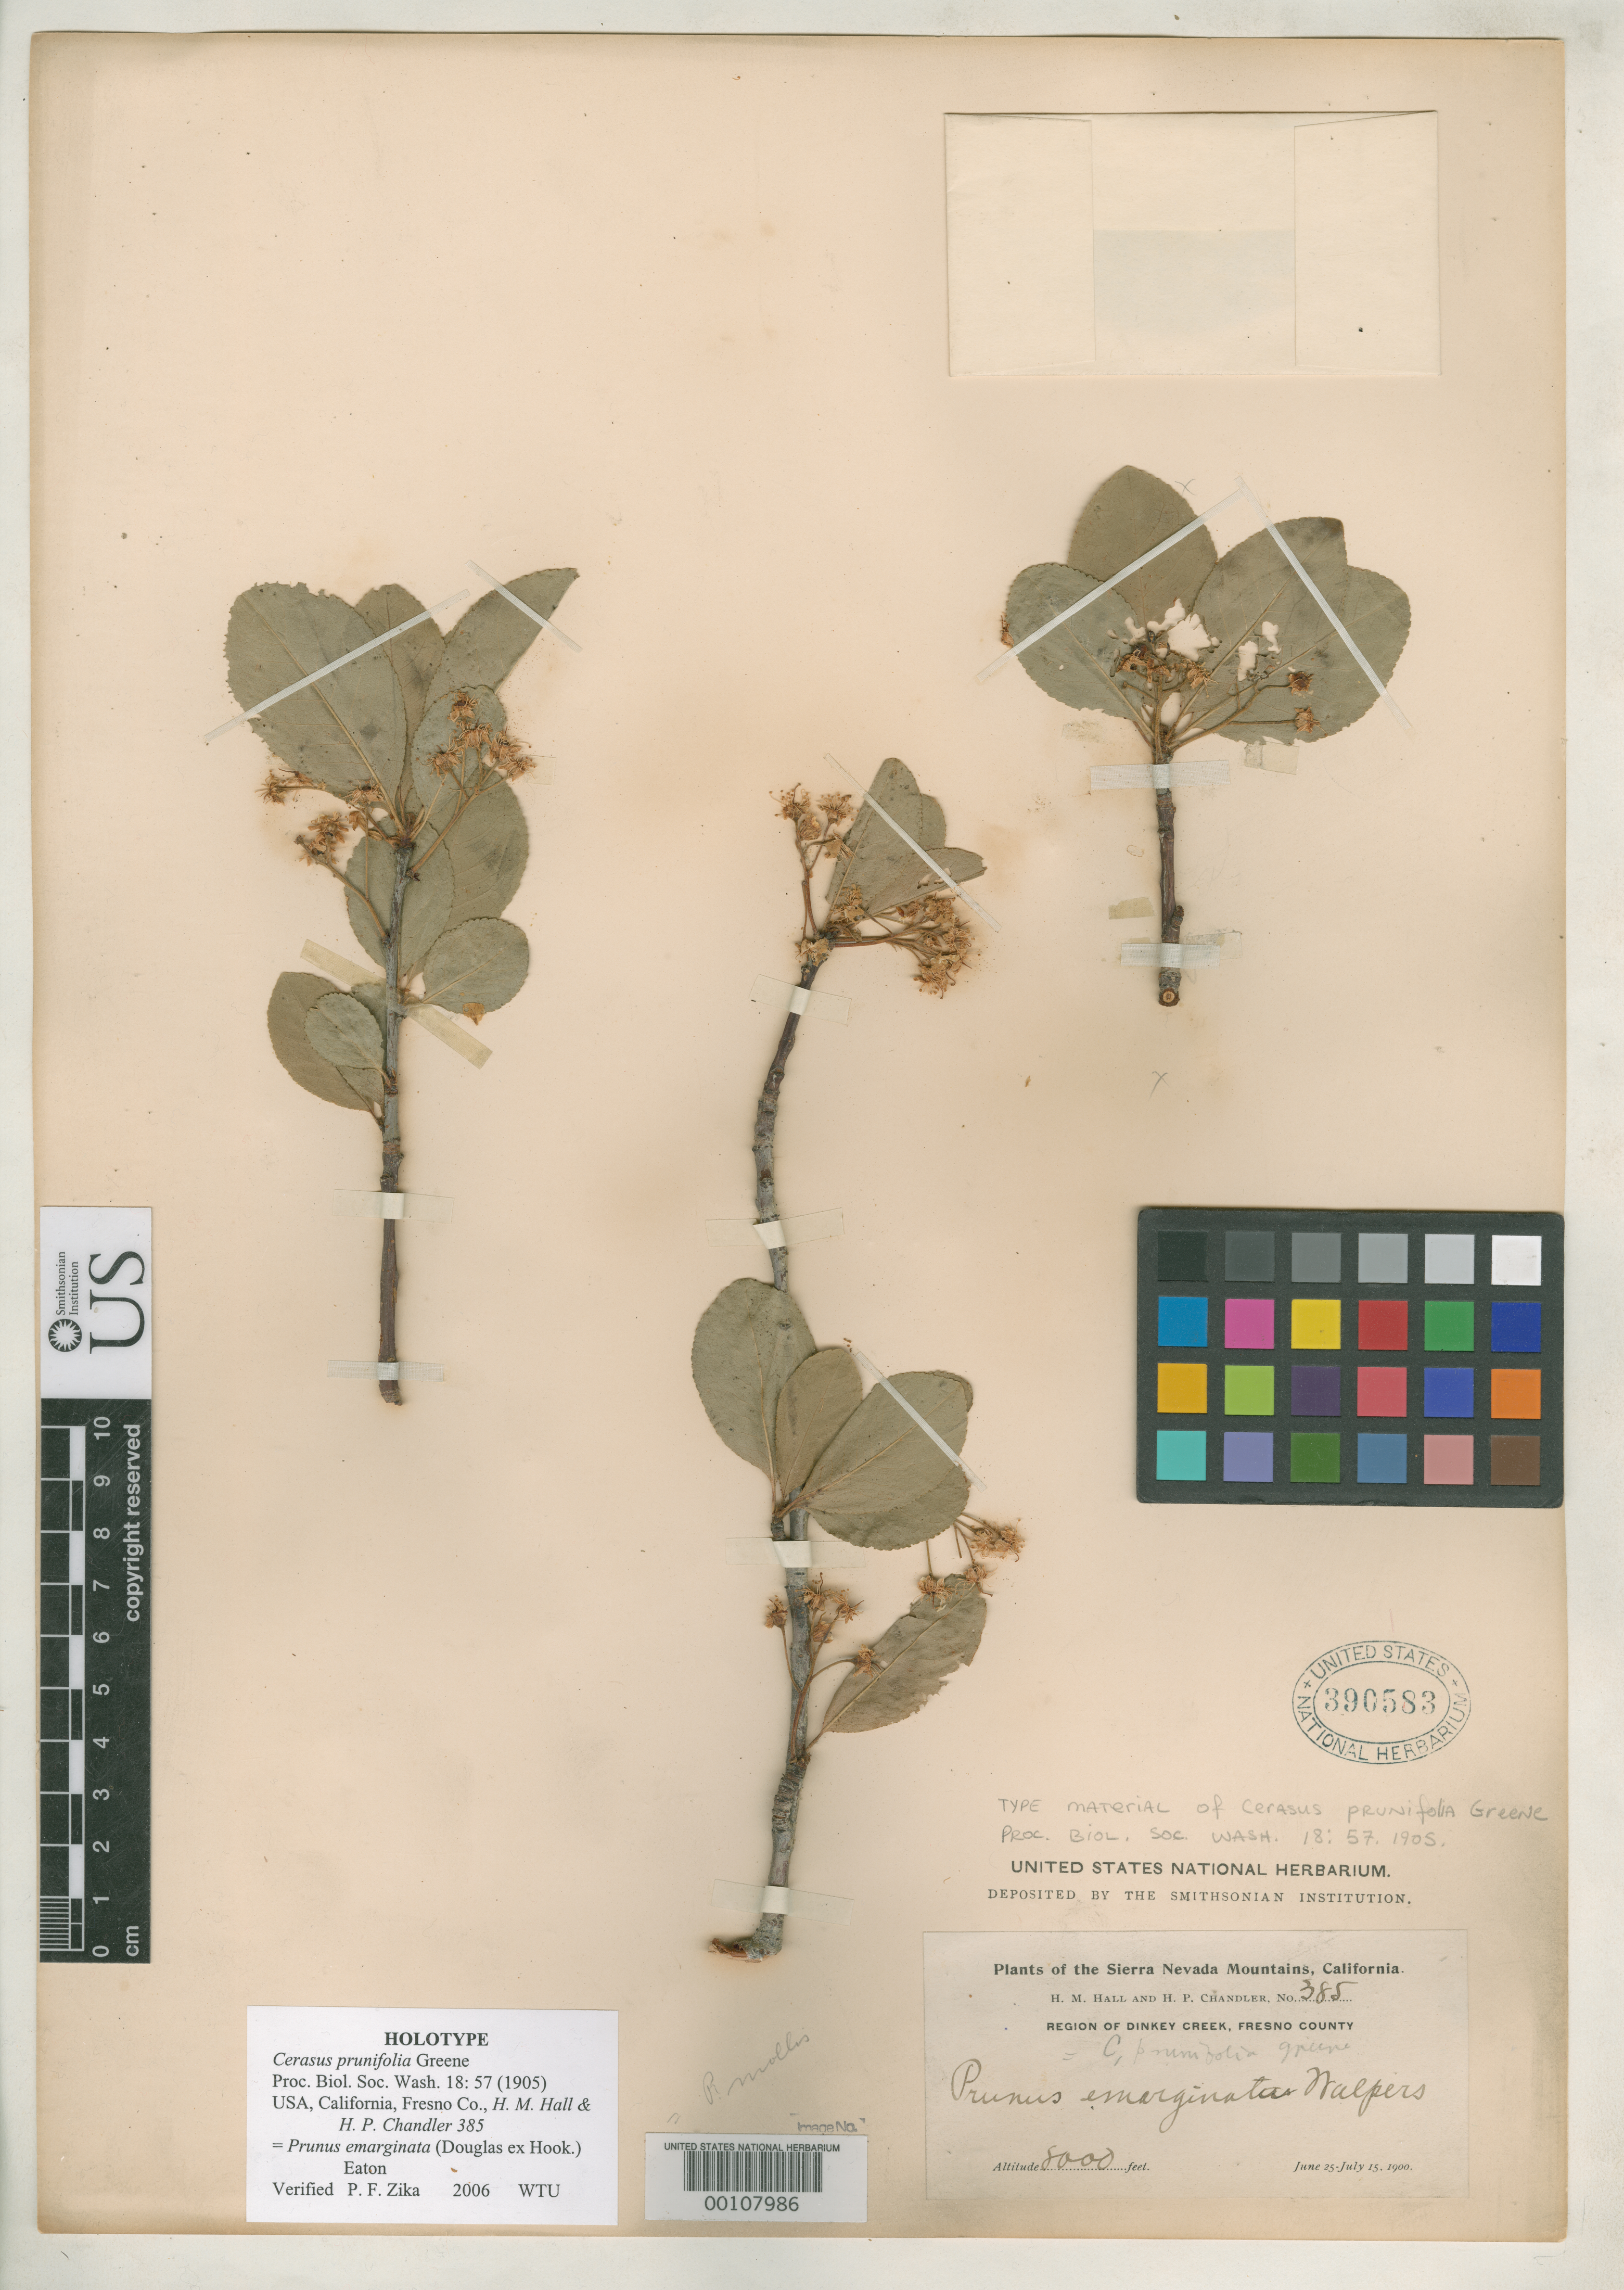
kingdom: Plantae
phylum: Tracheophyta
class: Magnoliopsida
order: Rosales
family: Rosaceae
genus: Cerasus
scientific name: Cerasus prunifolia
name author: Greene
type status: Holotype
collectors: H. M. Hall & H. Chandler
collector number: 385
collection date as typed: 25 Jun 1900 to 15 Jul 1890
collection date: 1890-07-15/1900-06-25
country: United States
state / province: California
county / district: Fresno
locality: Dinkey Creek; alt. 8000 Ft.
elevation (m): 2438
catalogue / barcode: US 390583